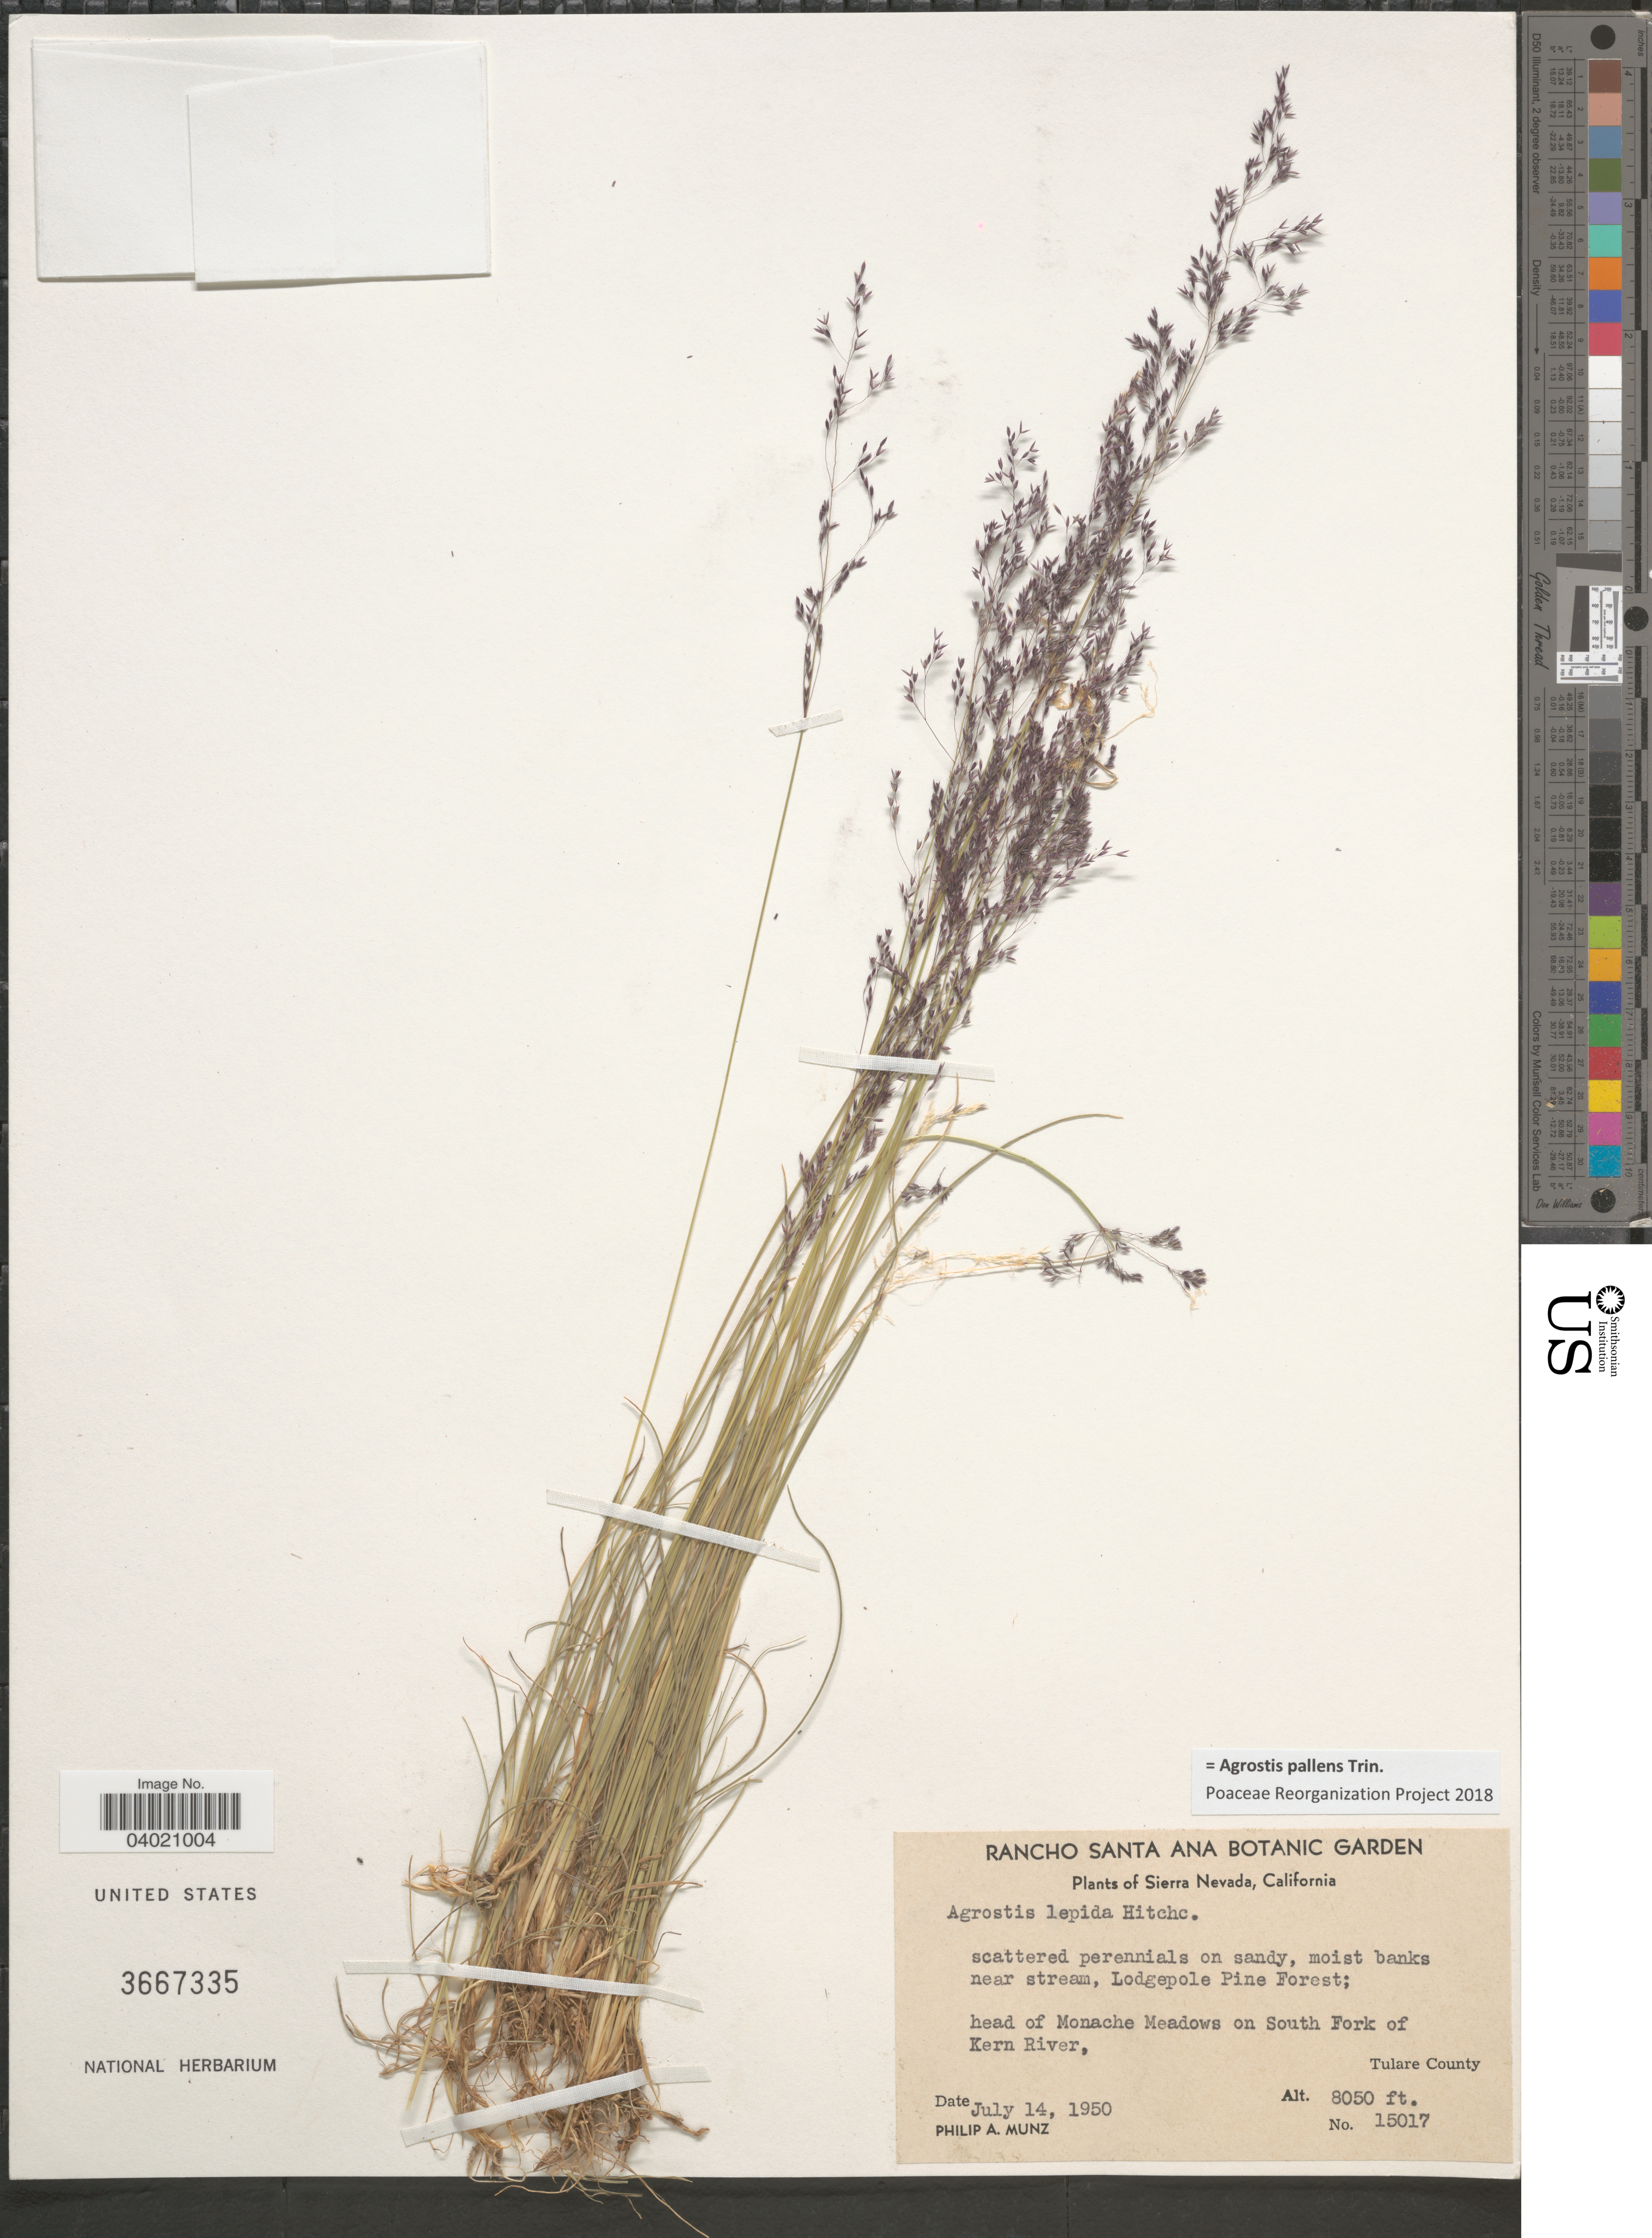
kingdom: Plantae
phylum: Tracheophyta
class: Liliopsida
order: Poales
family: Poaceae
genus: Agrostis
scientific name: Agrostis pallens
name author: Trin.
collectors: P. A. Munz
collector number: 15017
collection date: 1950-07-14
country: United States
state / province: California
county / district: Tulare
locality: Sierra Nevada. Lodgepole Pine Forest; head of Monache Meadows on South Fork of Kern River, Tulare County.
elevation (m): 2454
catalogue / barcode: US 3667335